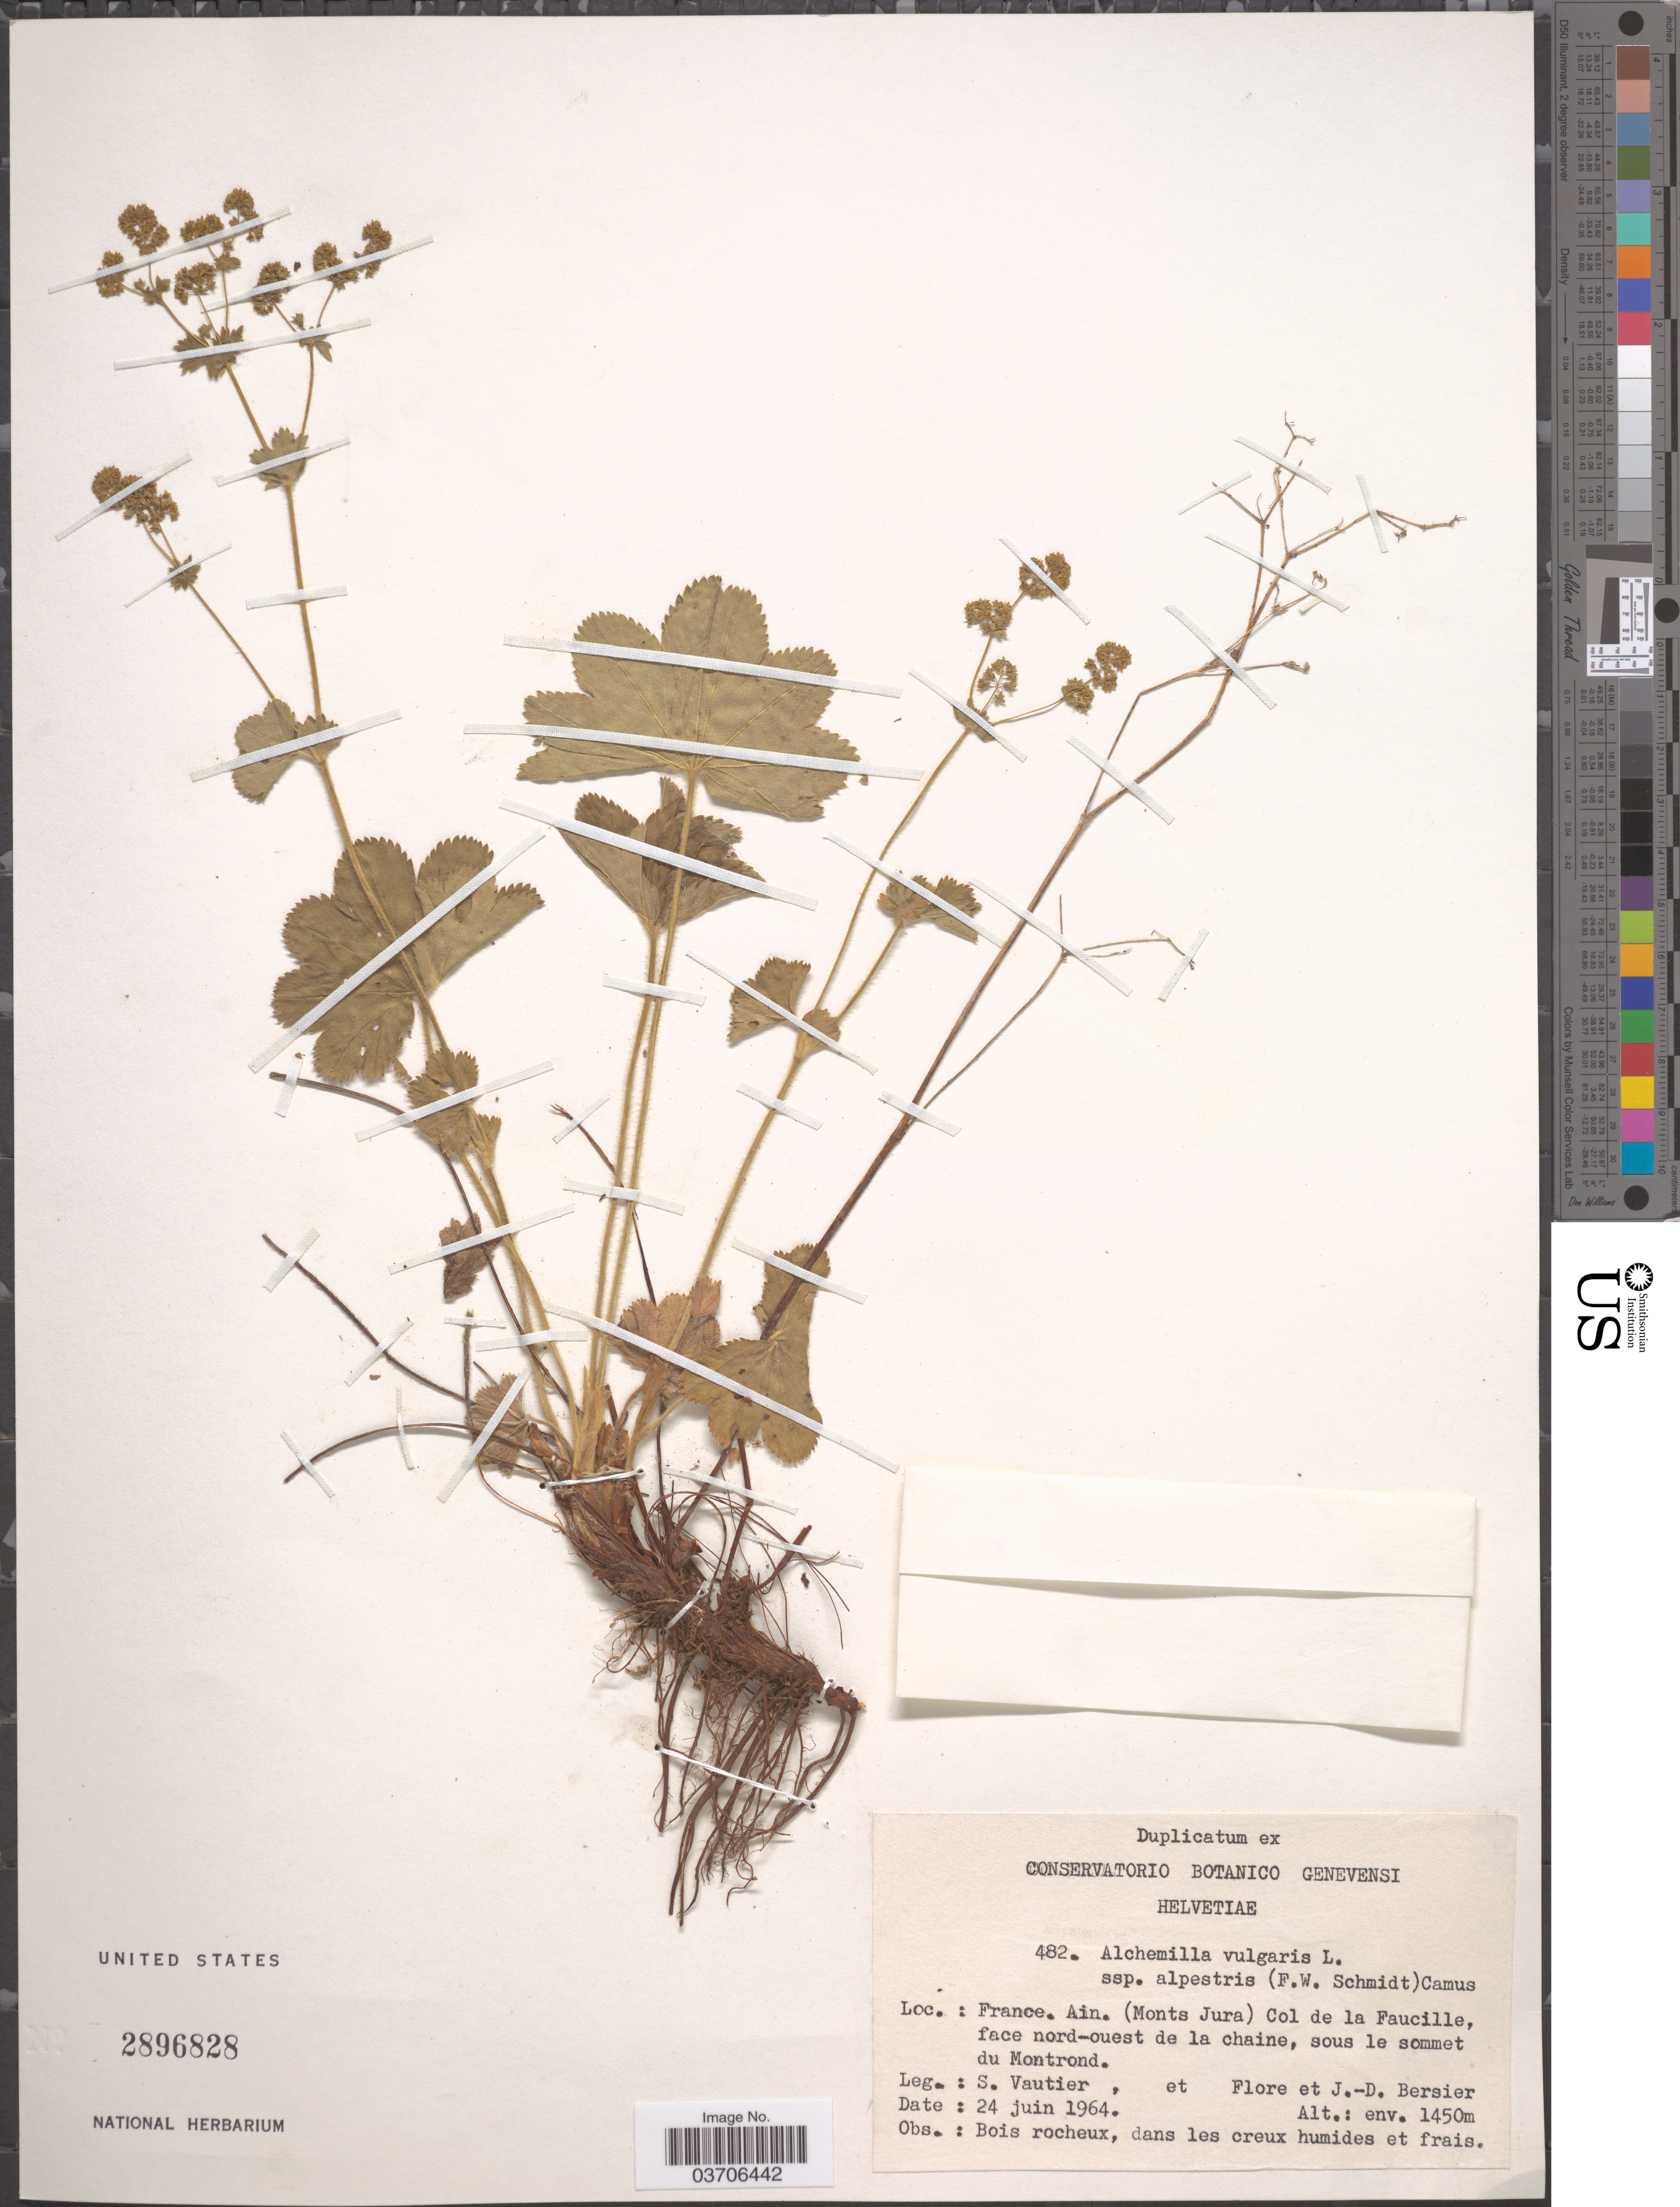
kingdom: Plantae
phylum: Tracheophyta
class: Magnoliopsida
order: Rosales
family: Rosaceae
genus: Alchemilla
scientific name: Alchemilla vulgaris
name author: L.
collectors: S. Vautier & Bersier, J.D.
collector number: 482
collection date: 1964-06-24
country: France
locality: Ain. (Monts Jura) col de la Faucille, face nord-ouest de la chaine, sous le sommet du Montrond.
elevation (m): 1450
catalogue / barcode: US 2896828